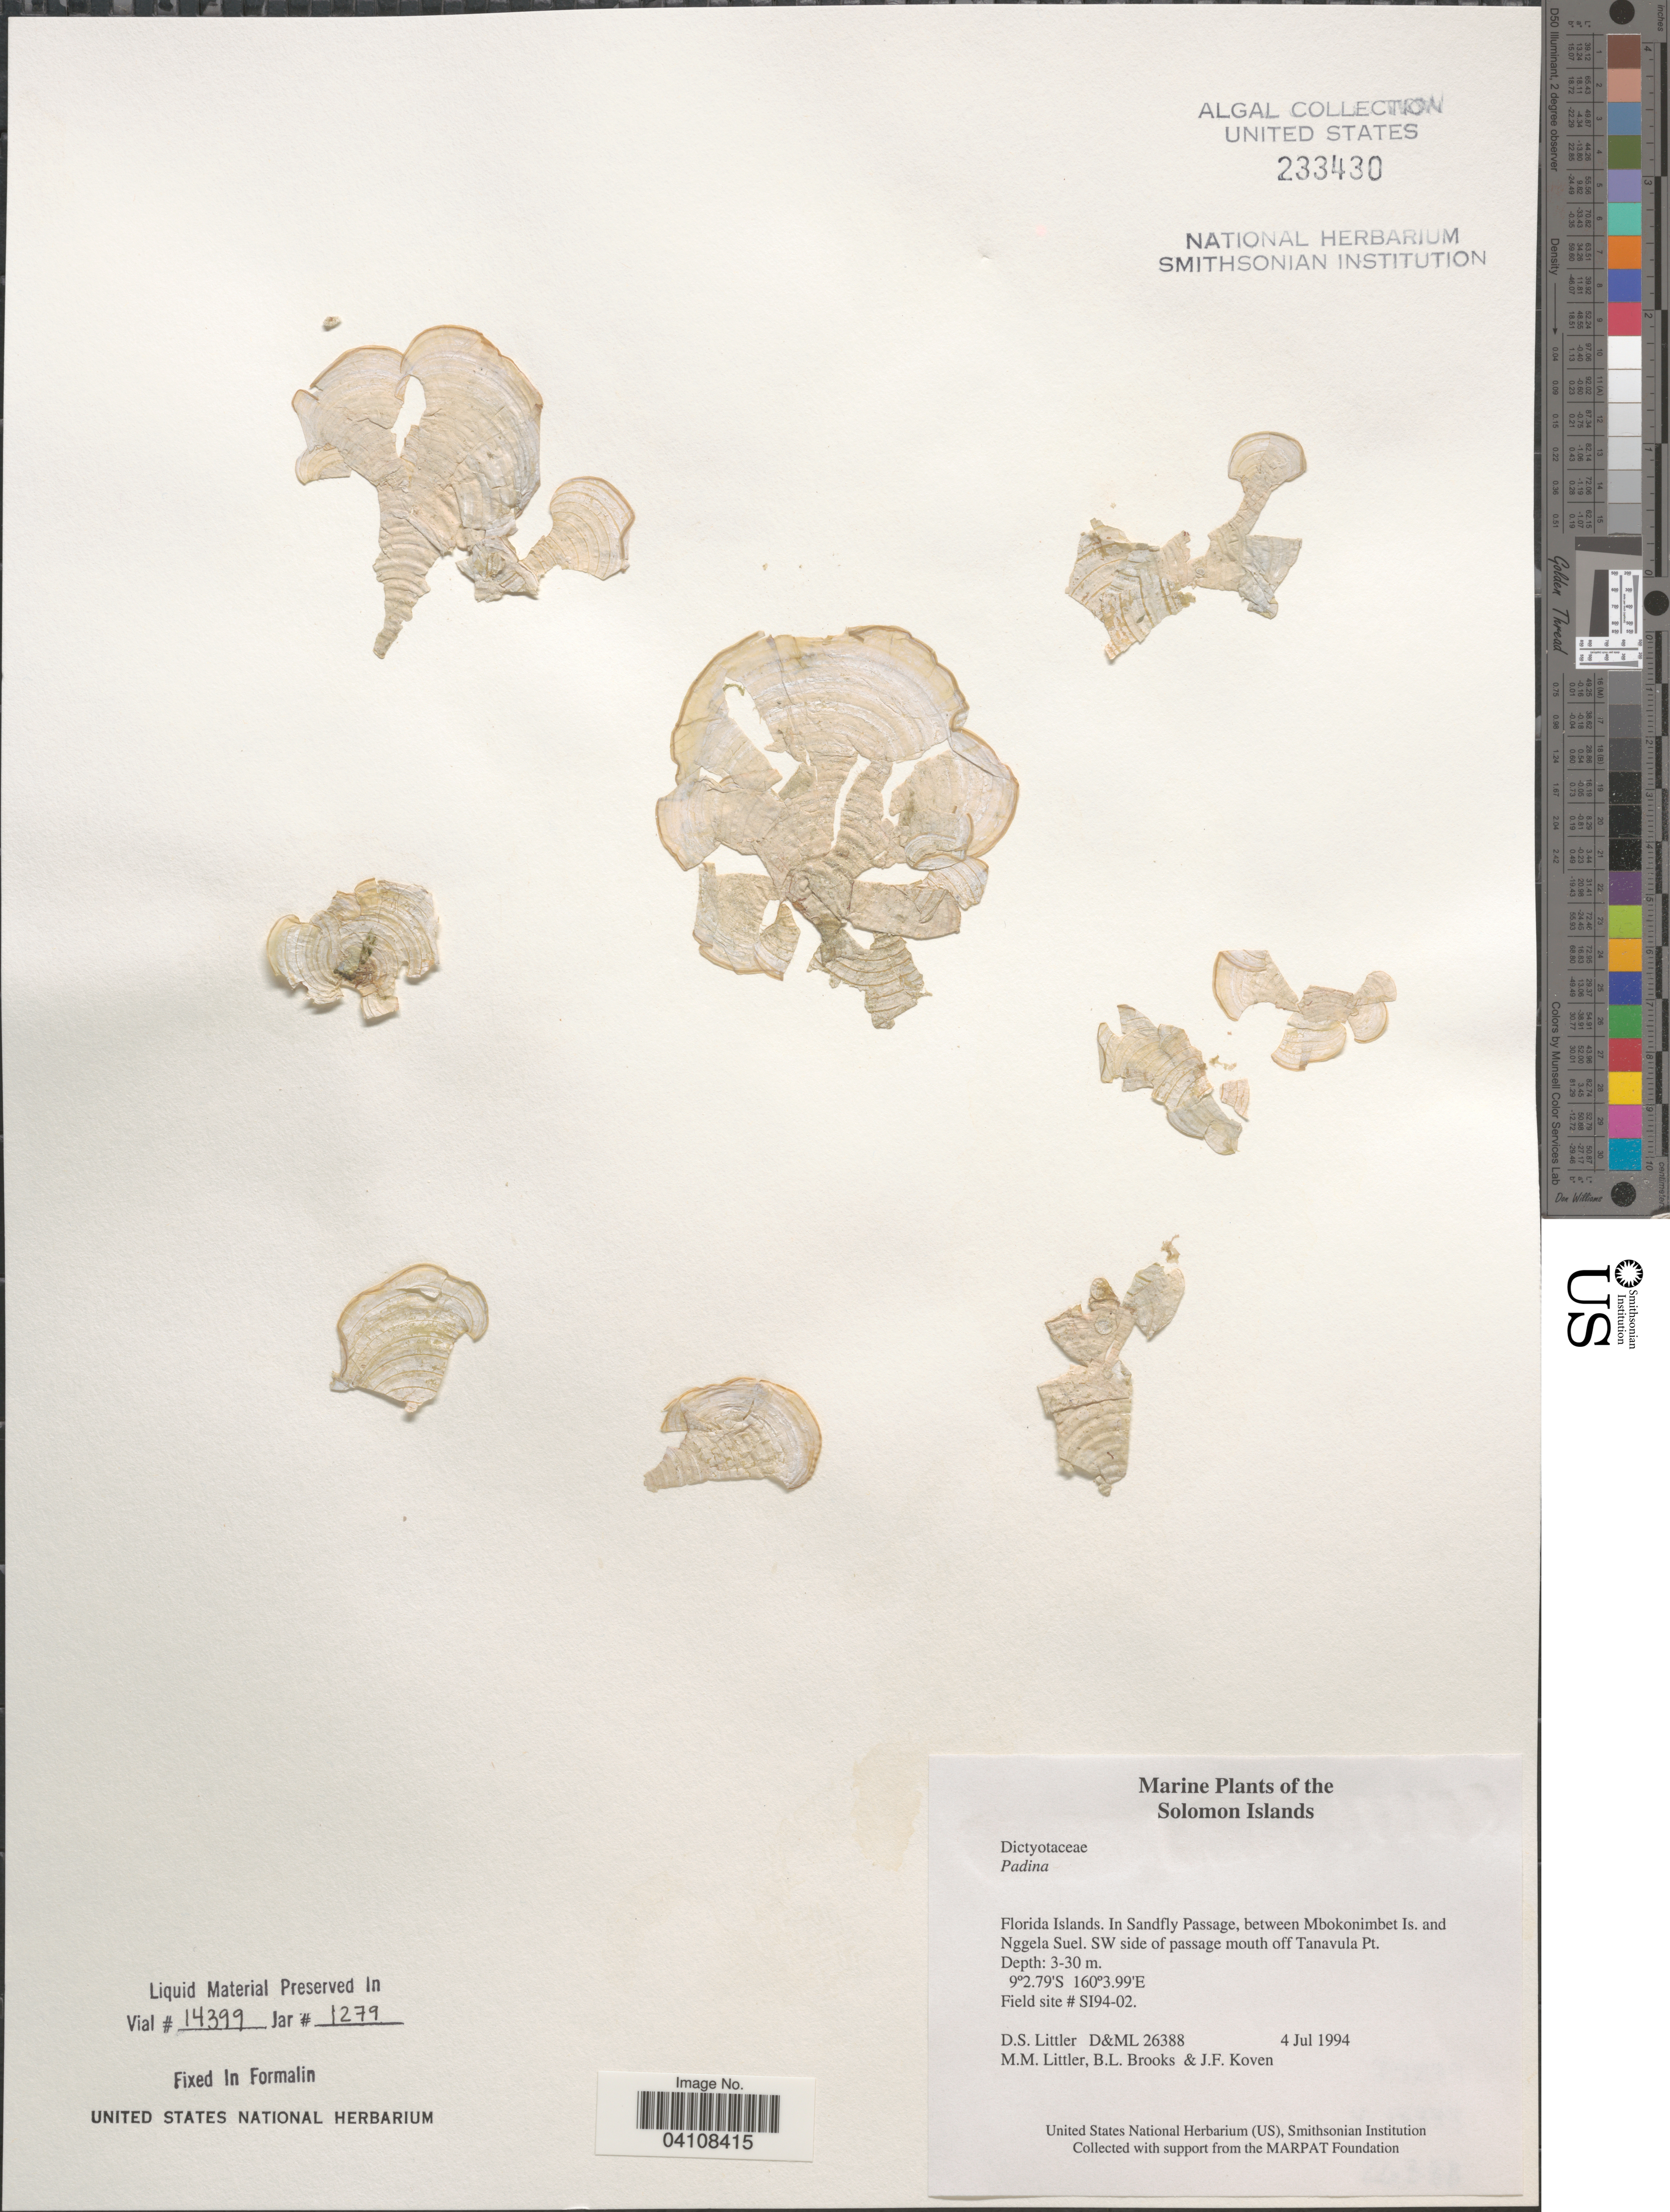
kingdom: Chromista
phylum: Ochrophyta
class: Phaeophyceae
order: Dictyotales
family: Dictyotaceae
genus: Padina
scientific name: Padina sp.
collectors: D. S. Littler, B. Brooks & J. Koven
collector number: D&ML26388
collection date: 1994-07-04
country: Solomon Islands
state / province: Solomon Islands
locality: Florida Islands. In Sandfly Passage, between Mbokonimbet Is. and Nggela Suel. SW side of passage mouth off Tanavula Pt. Field site # SI94-02.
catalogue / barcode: US 233430